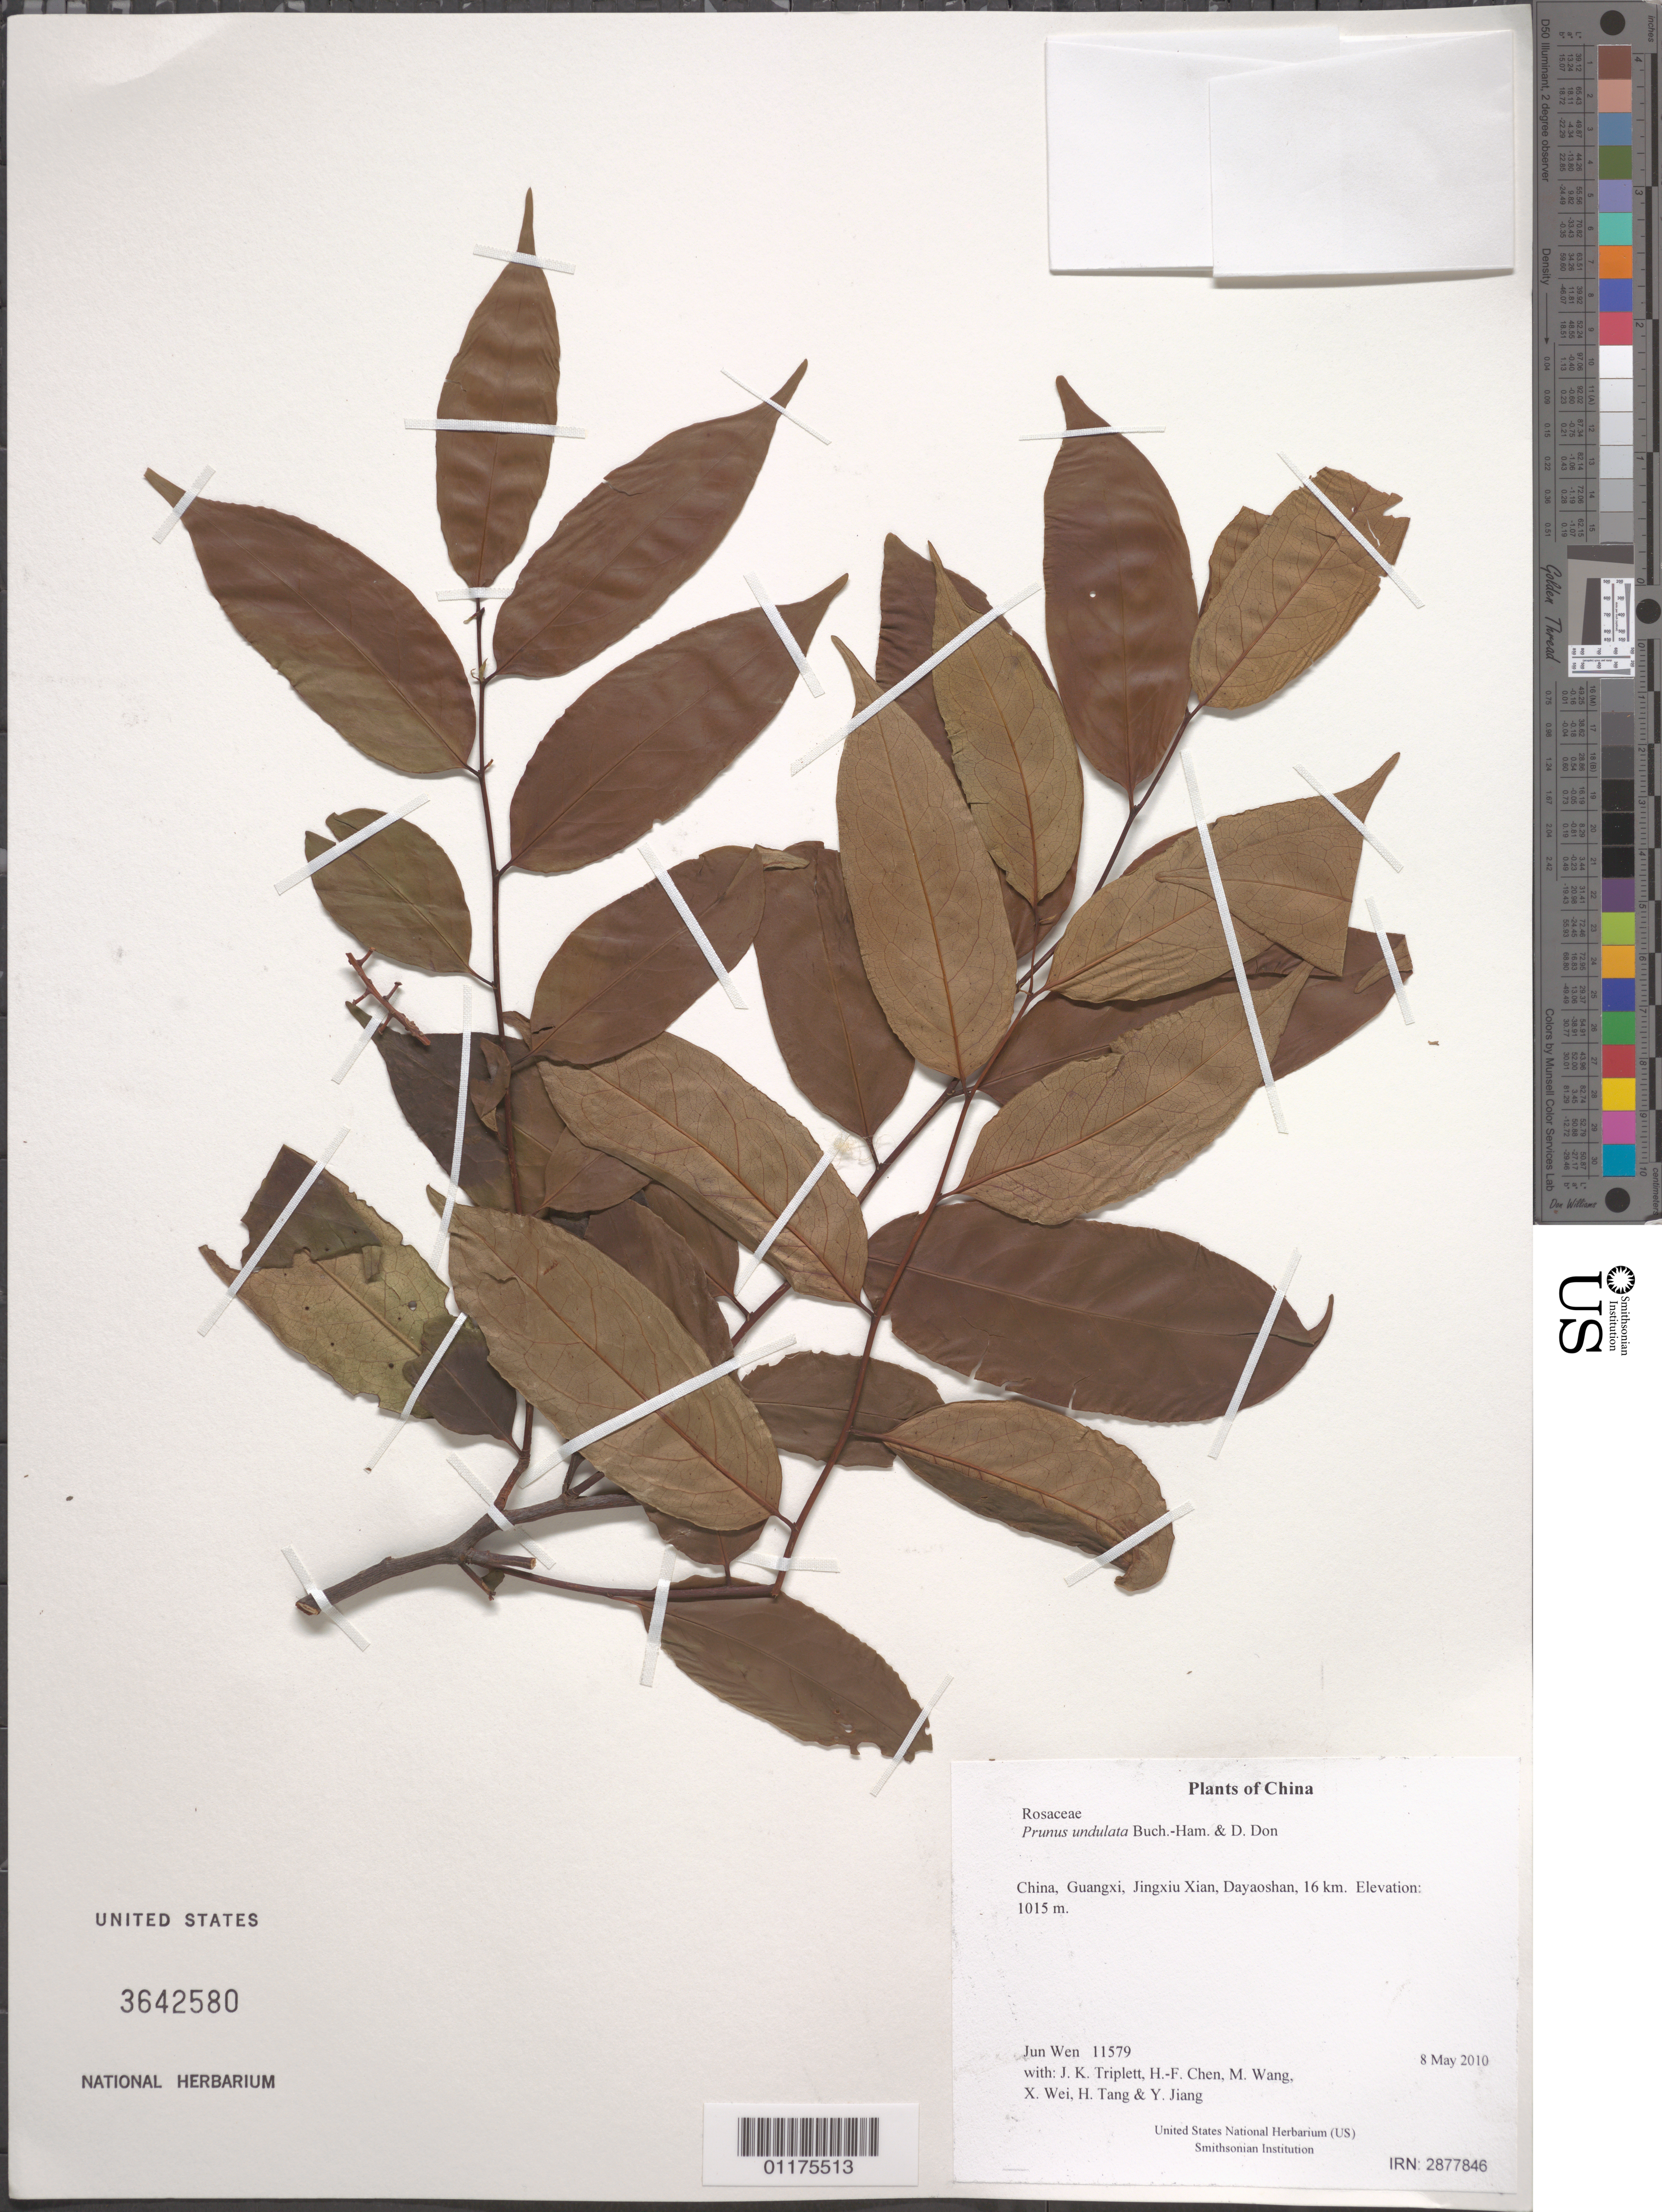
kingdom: Plantae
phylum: Tracheophyta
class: Magnoliopsida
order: Rosales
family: Rosaceae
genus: Prunus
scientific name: Prunus undulata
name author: Buch.-Ham. & D. Don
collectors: J. Wen, J. K. Triplett, H.-F. Chen, M. Wang, X. Wei, H. Tang & Y. Jiang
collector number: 11579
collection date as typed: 8 May 2010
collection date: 2010-05-08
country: China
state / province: Guangxi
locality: Jingxiu Xian, Dayaoshan, 16 km.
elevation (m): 1015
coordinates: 24 08.714 N, 110 14.355 E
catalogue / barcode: US 3642580